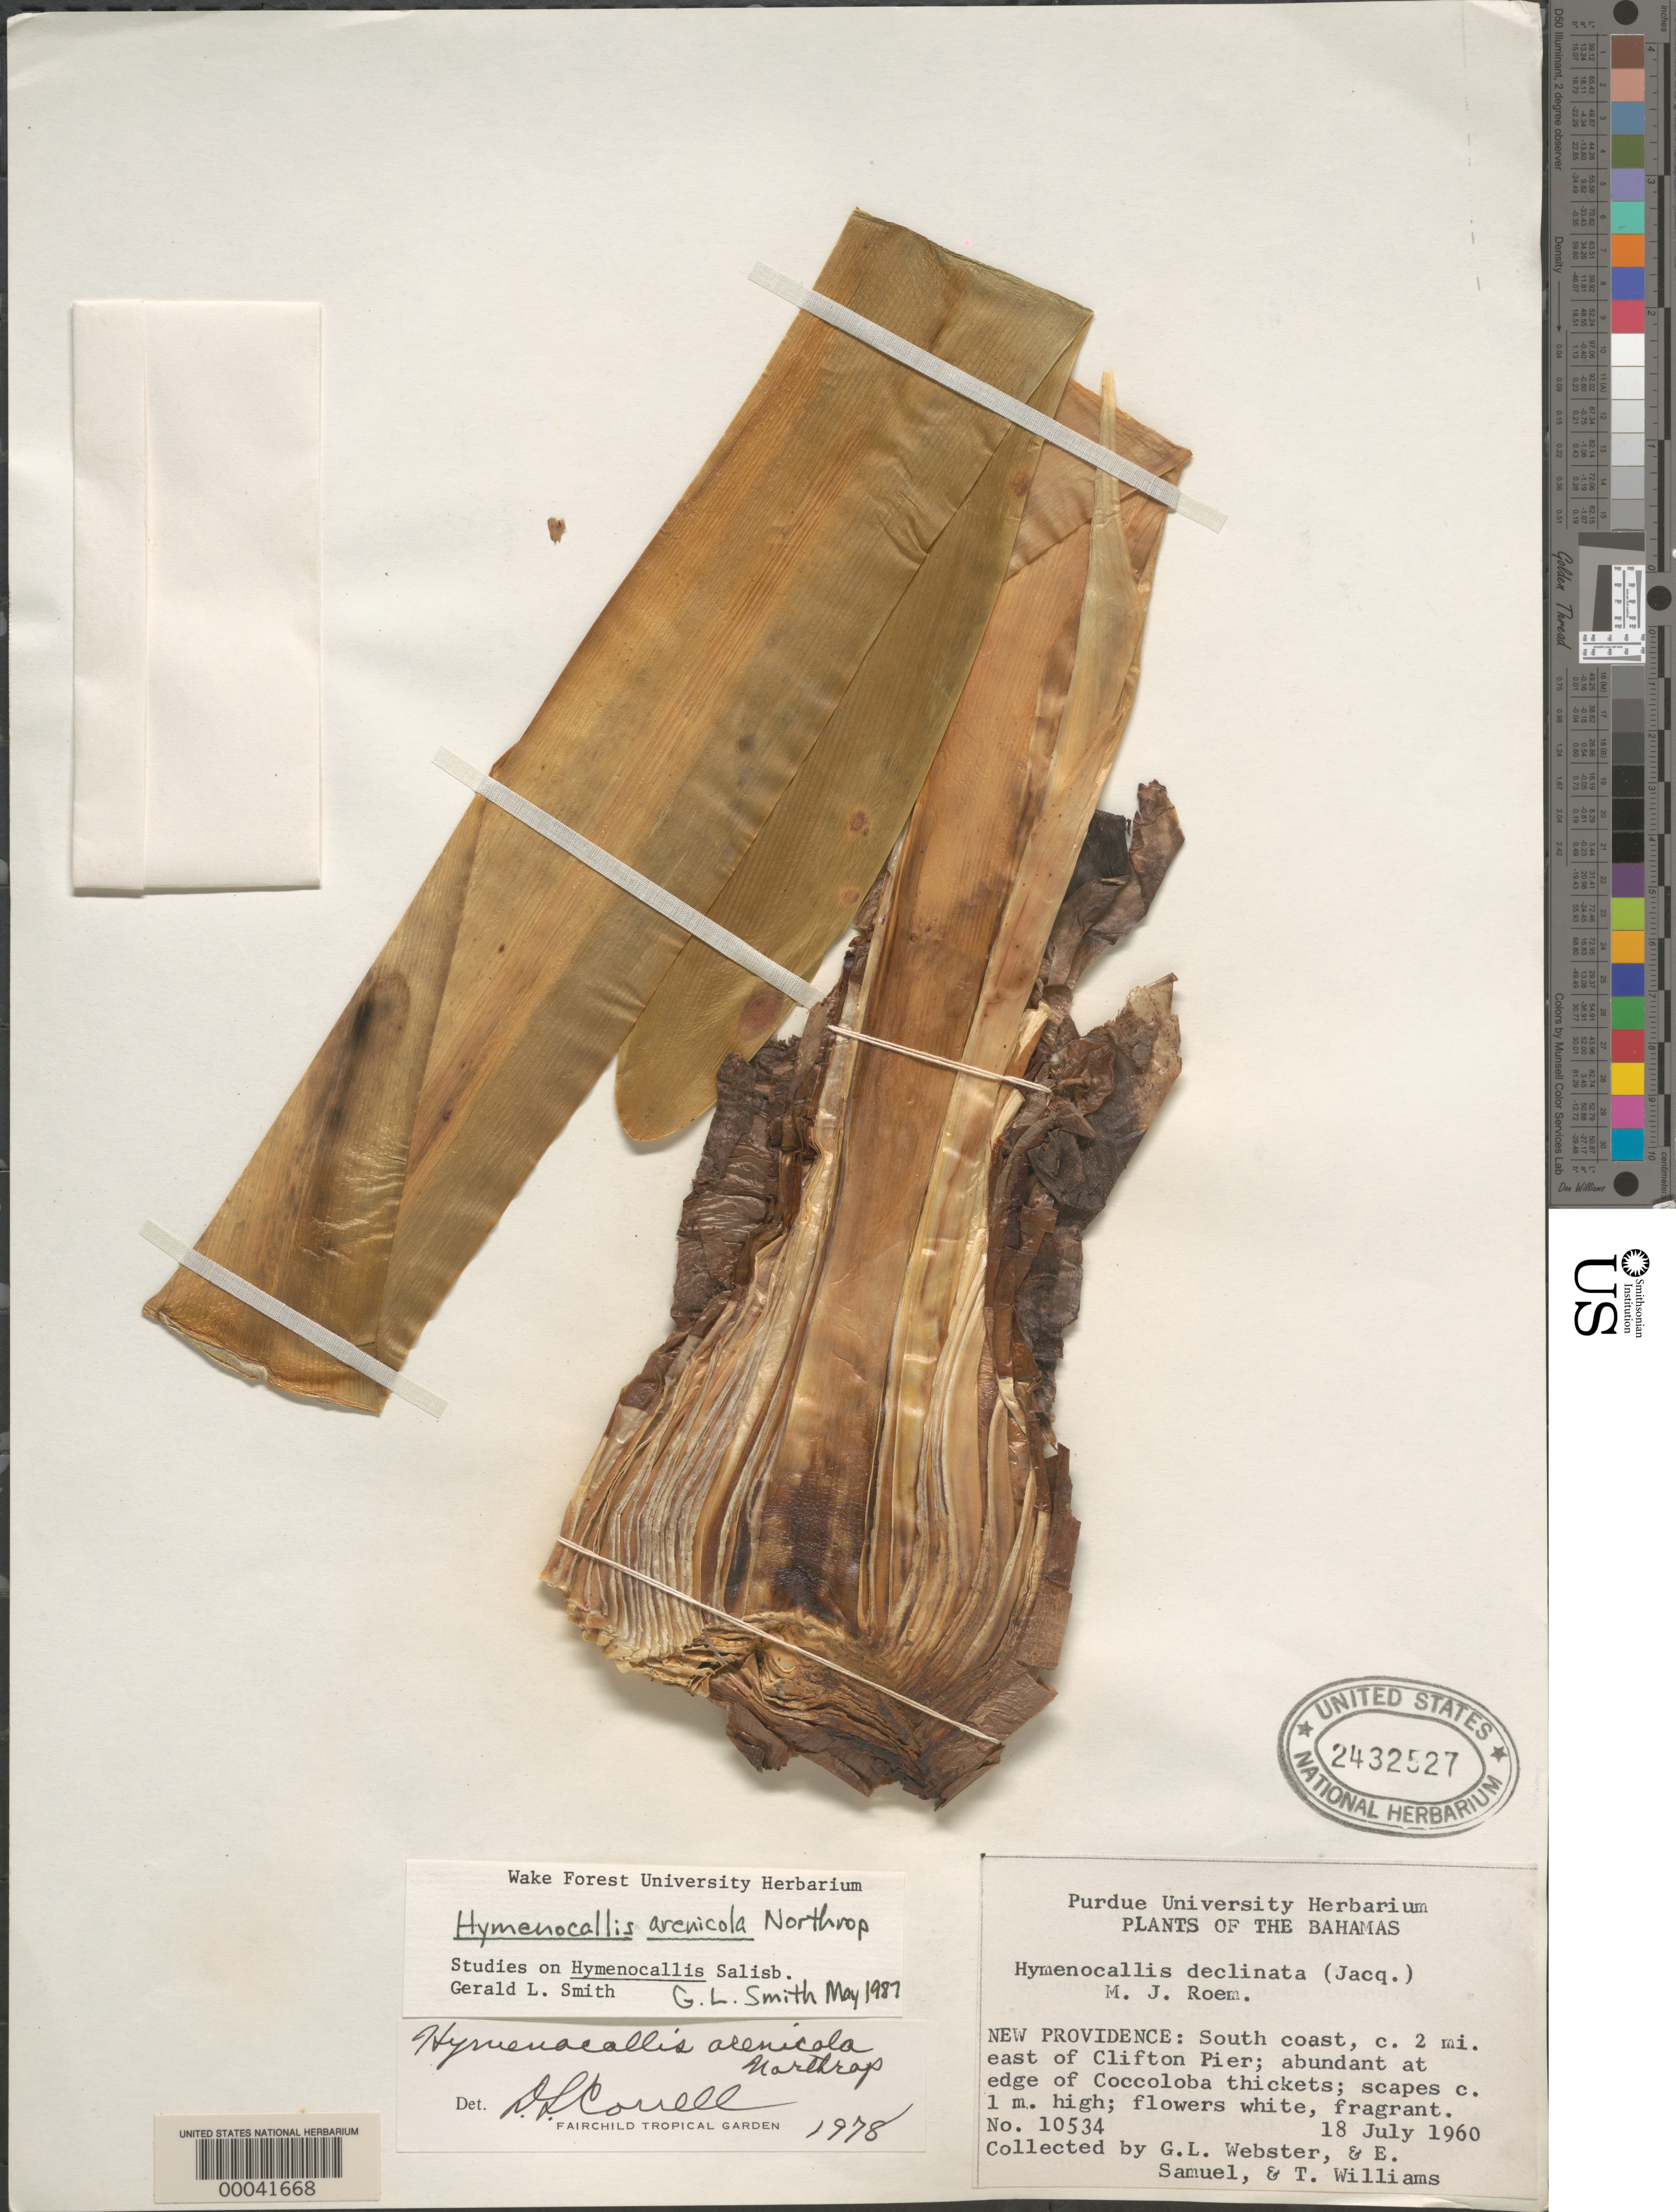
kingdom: Plantae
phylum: Tracheophyta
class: Liliopsida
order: Asparagales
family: Amaryllidaceae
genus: Hymenocallis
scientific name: Hymenocallis arenicola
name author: Northr.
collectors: G. L. Webster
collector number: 10534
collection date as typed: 18 Jul 1960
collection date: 1960-07-18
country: Bahamas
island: New Providence Island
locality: S coast 2 mi. e of clifton pier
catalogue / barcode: US 2432527